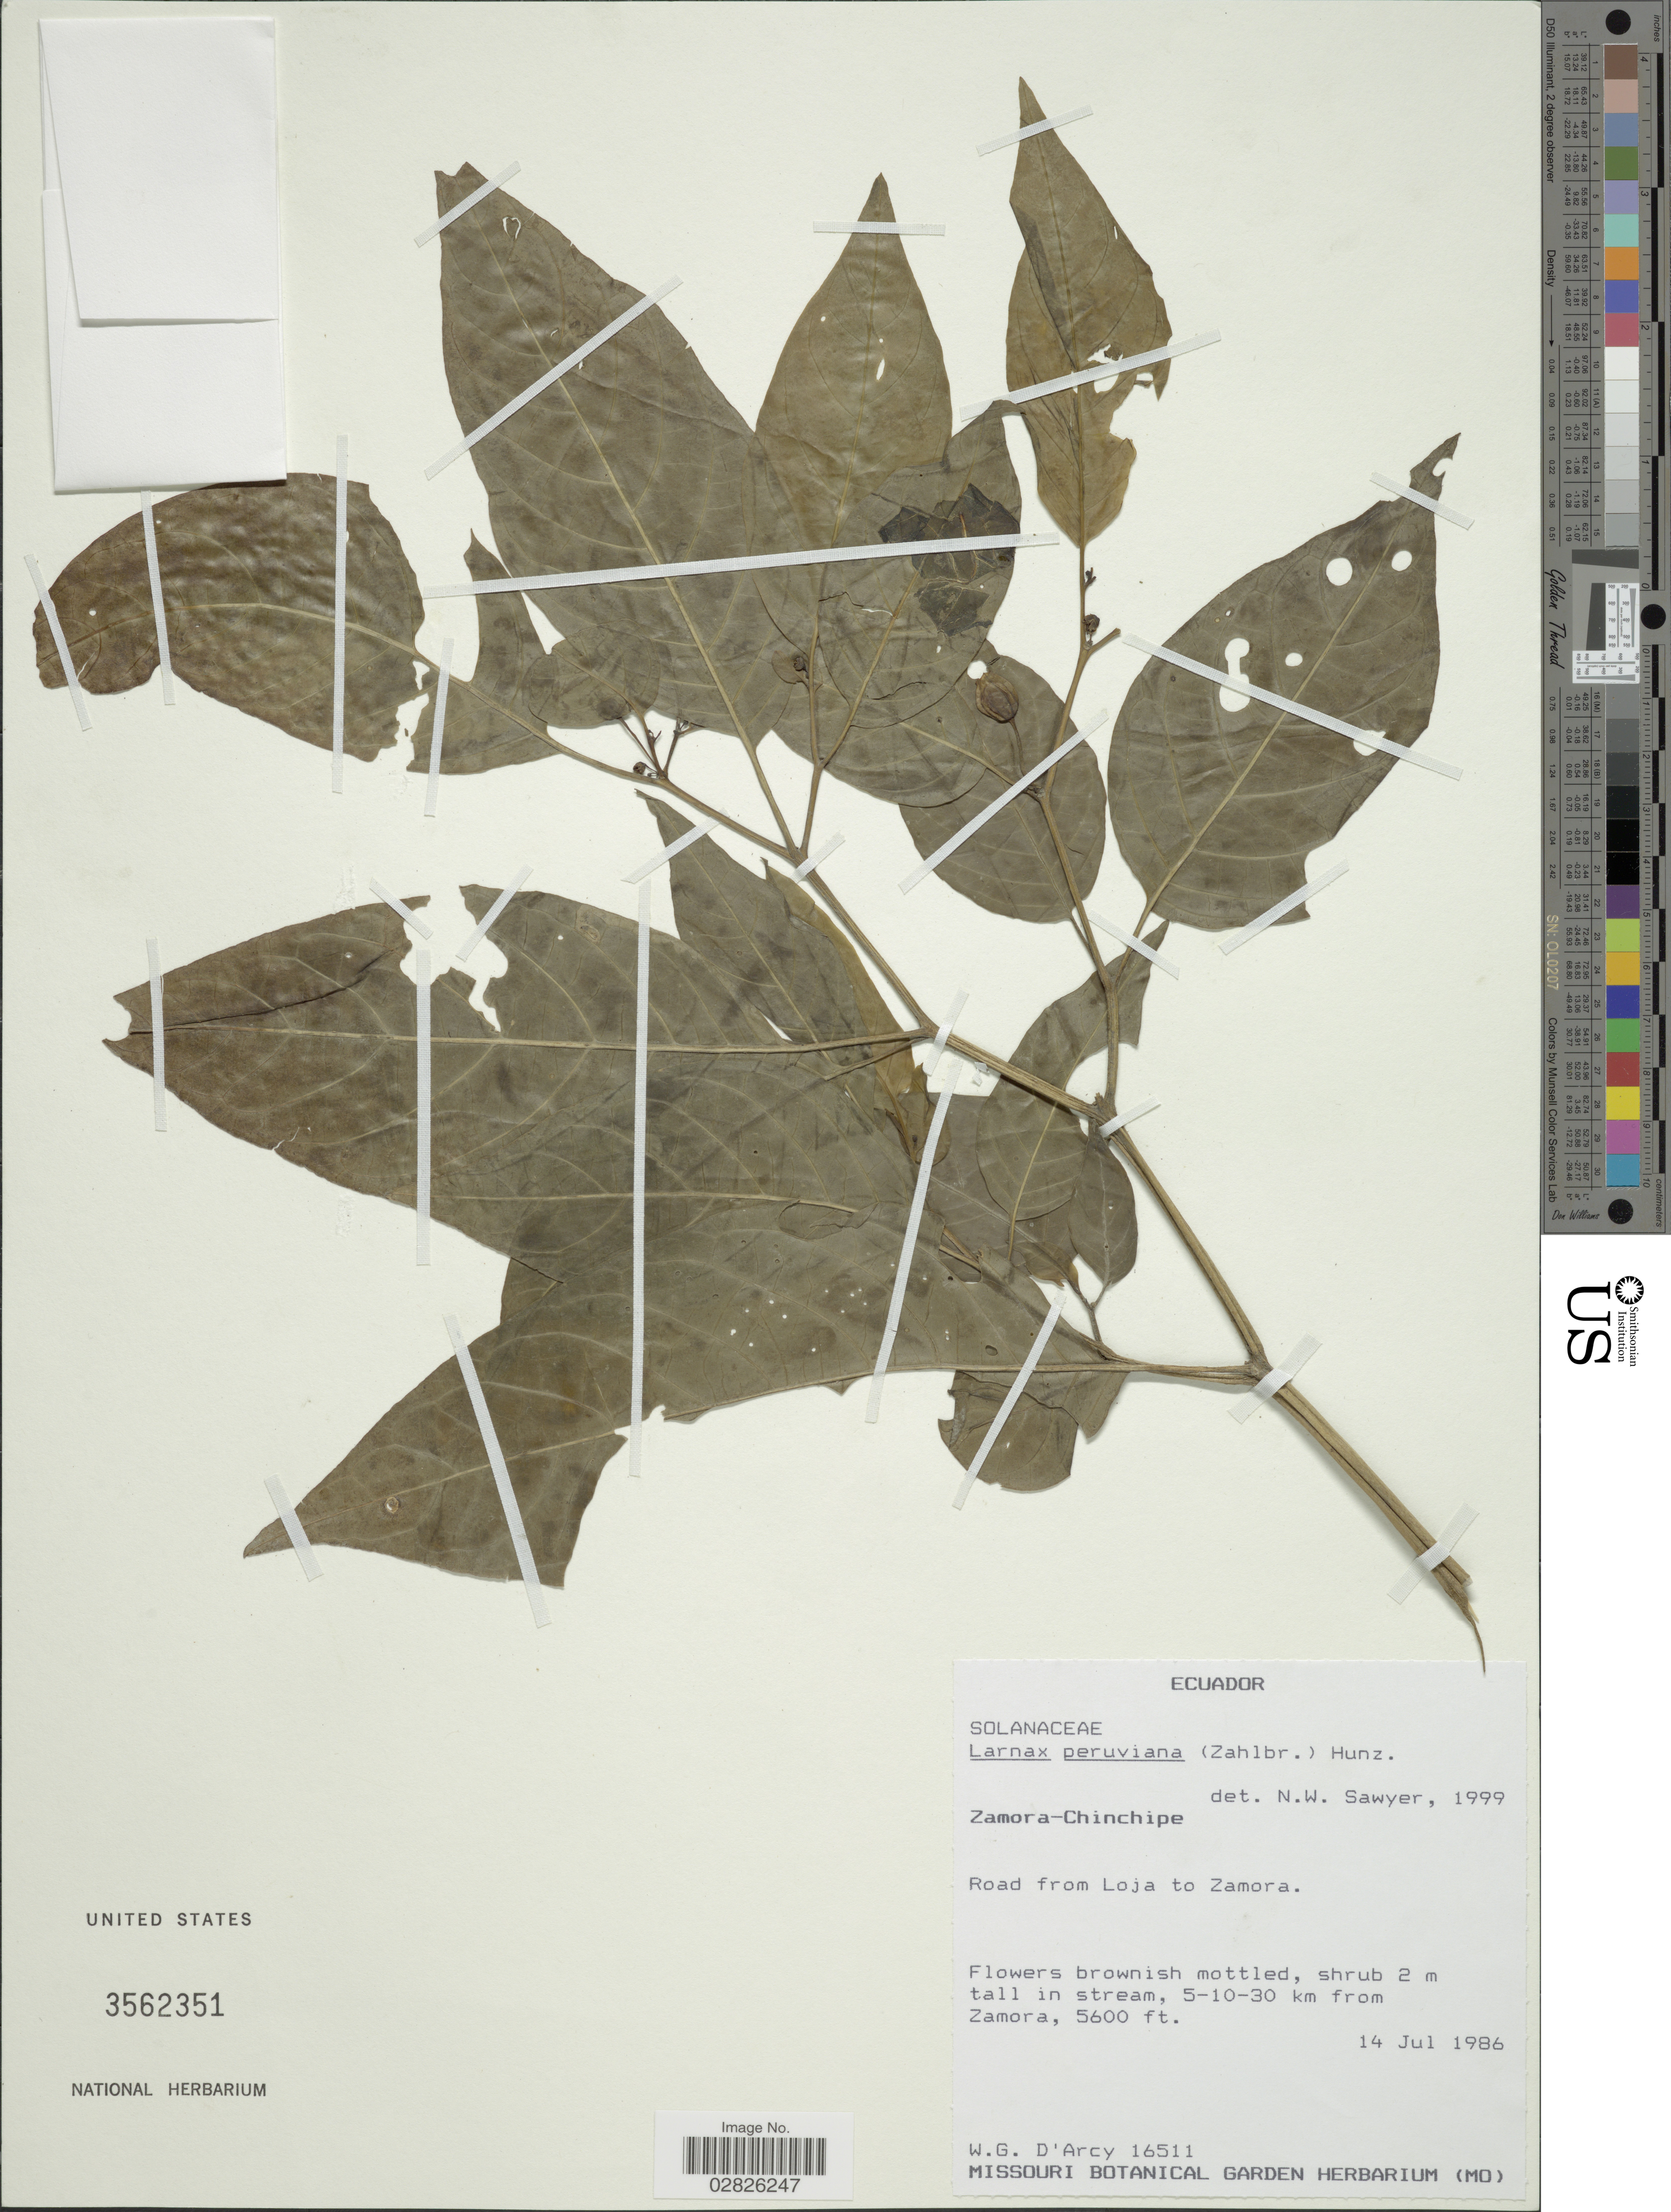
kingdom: Plantae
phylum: Tracheophyta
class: Magnoliopsida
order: Solanales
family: Solanaceae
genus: Larnax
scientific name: Larnax peruviana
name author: (Zahlbr.) Hunz.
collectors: W. G. D'Arcy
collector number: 16511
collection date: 1986-07-14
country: Ecuador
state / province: Zamora-Chinchipe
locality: Road from Loja to Zamora, 5-10-30 km from Zamora.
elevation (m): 1707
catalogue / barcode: US 3562351